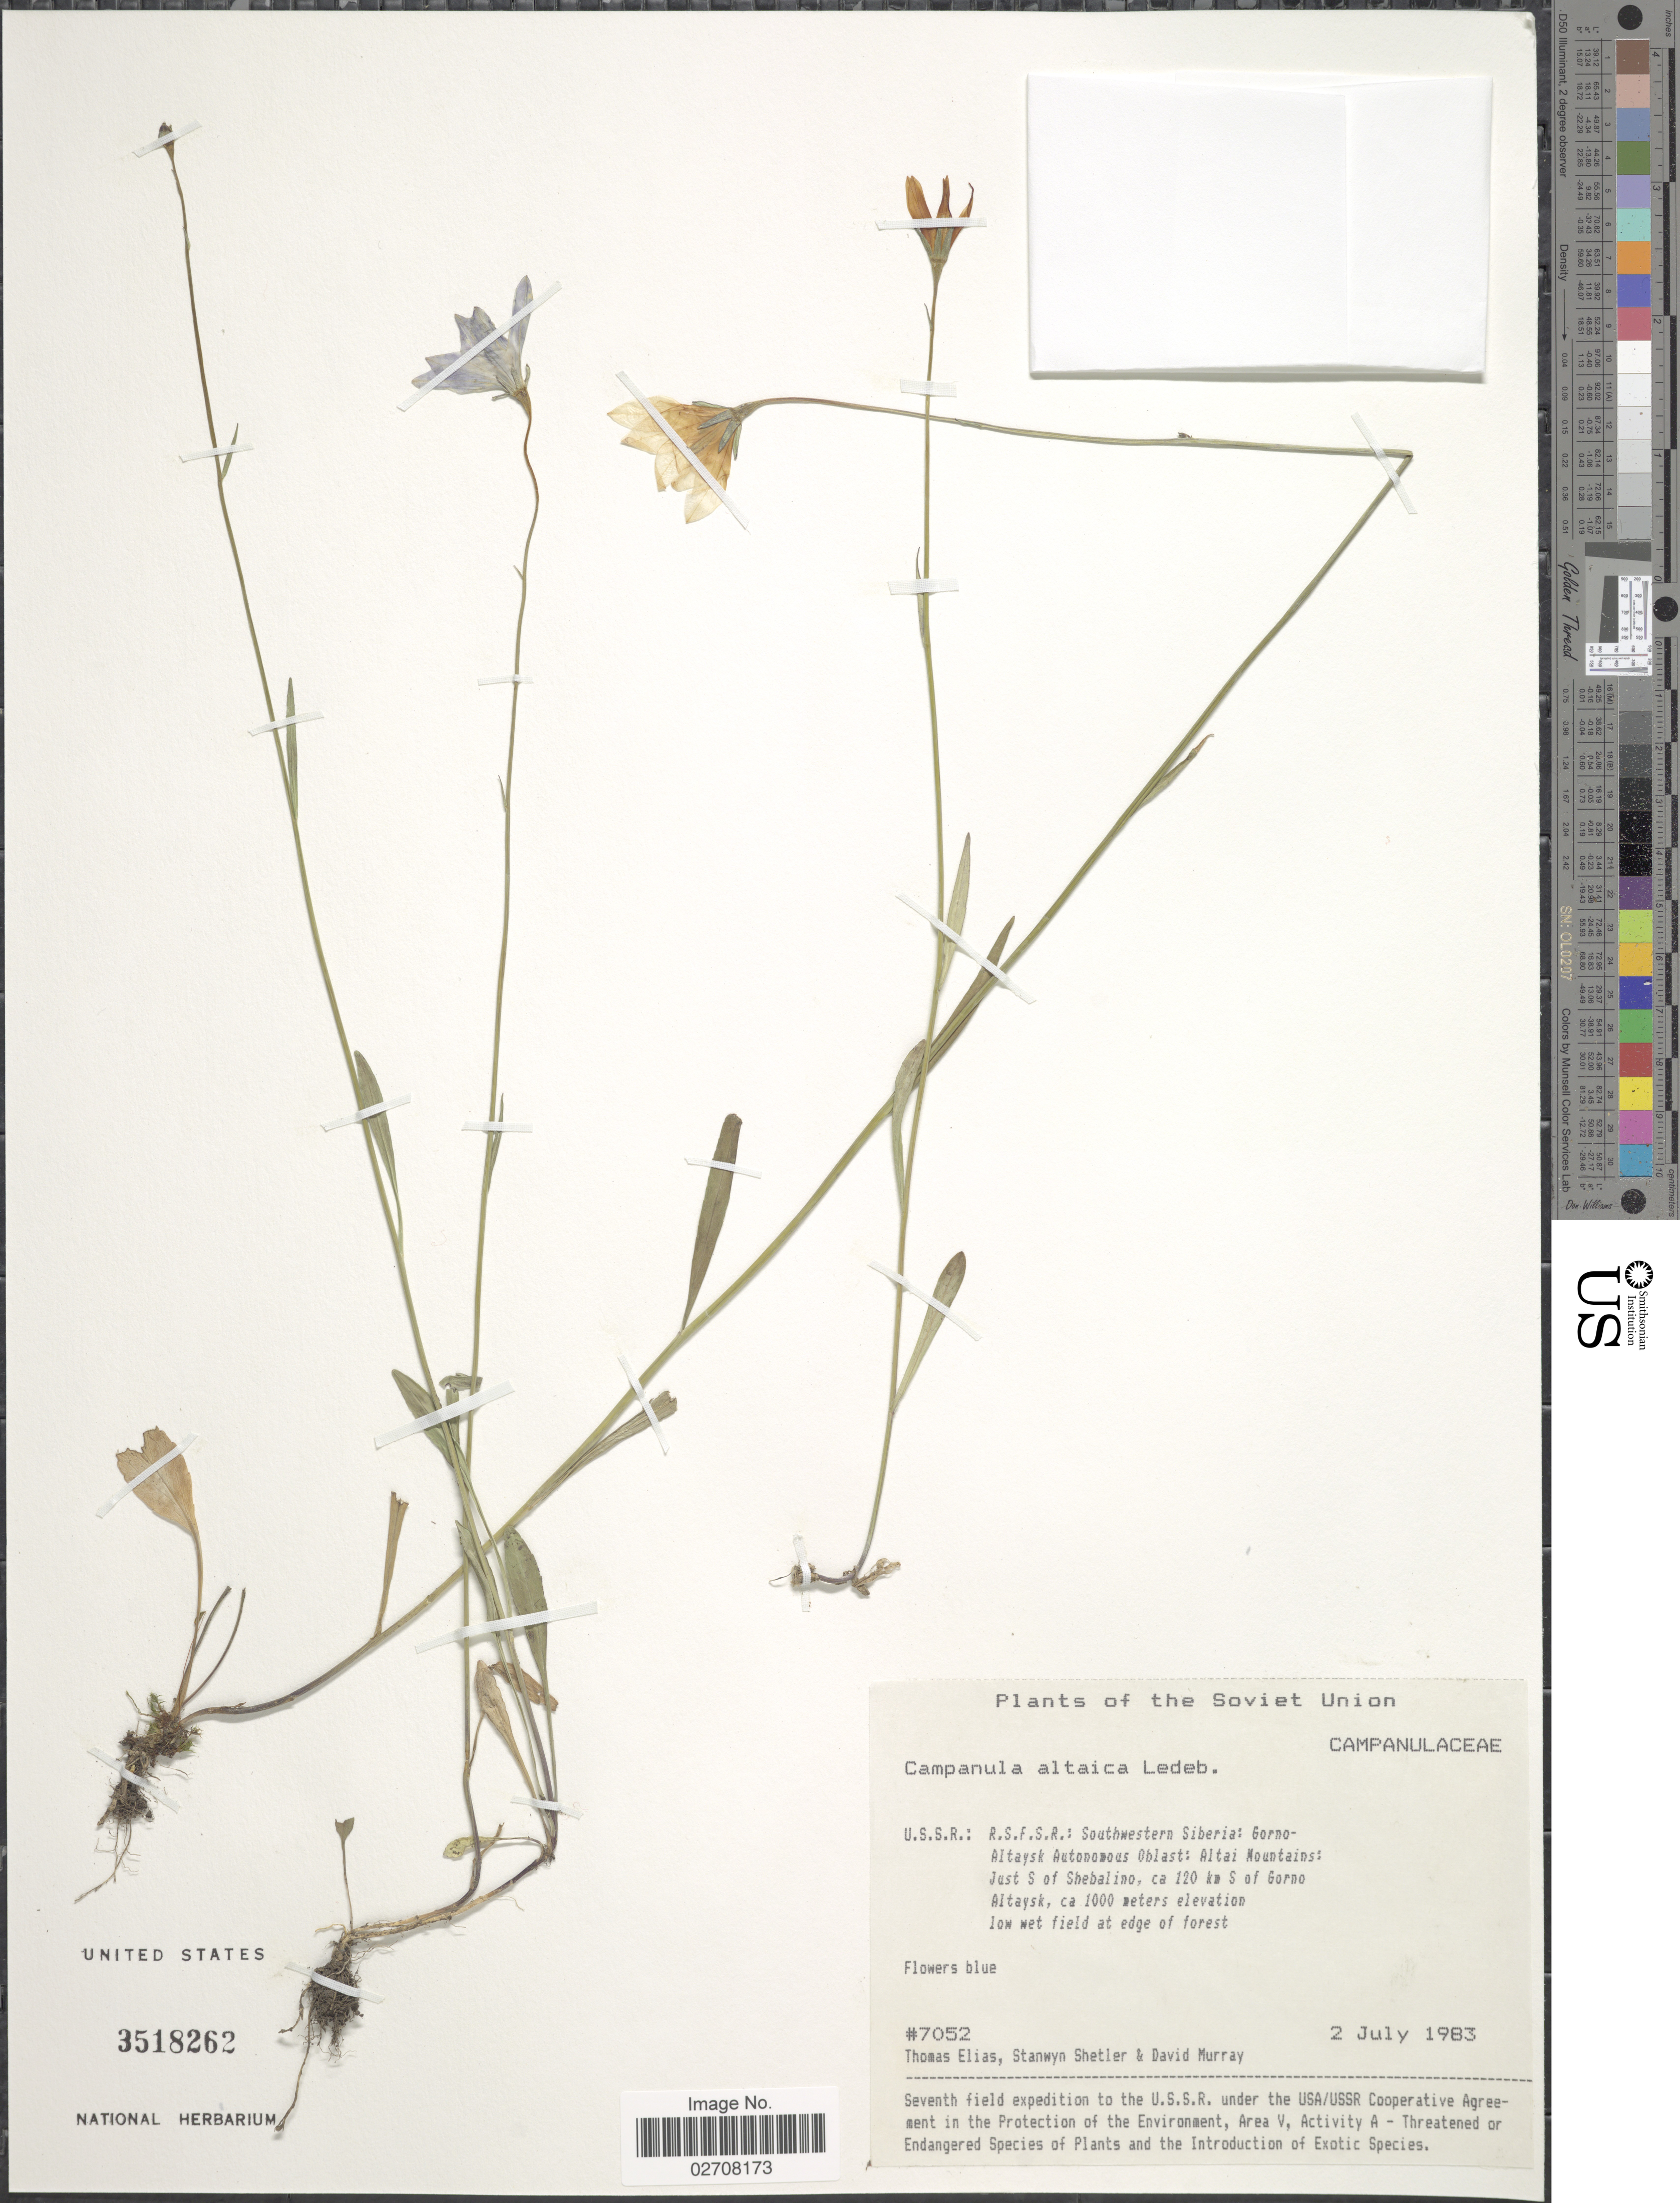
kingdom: Plantae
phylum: Tracheophyta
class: Magnoliopsida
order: Asterales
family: Campanulaceae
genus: Campanula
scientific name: Campanula altaica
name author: Ledeb.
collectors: T. S. Elias, S. Shetler & D. F. Murray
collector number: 7052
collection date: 1983-07-02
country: Russian Federation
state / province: Altai Republic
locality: Soviet Union. U.S.S.R.: R.S.F.S.R.: Southwestern Siberia: Gorno-Altaysk Autonomous Oblast: Altai Mountains: Just S of Shebalino, ca 120 km S of Gorno Altaysk.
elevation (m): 1000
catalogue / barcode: US 3518262